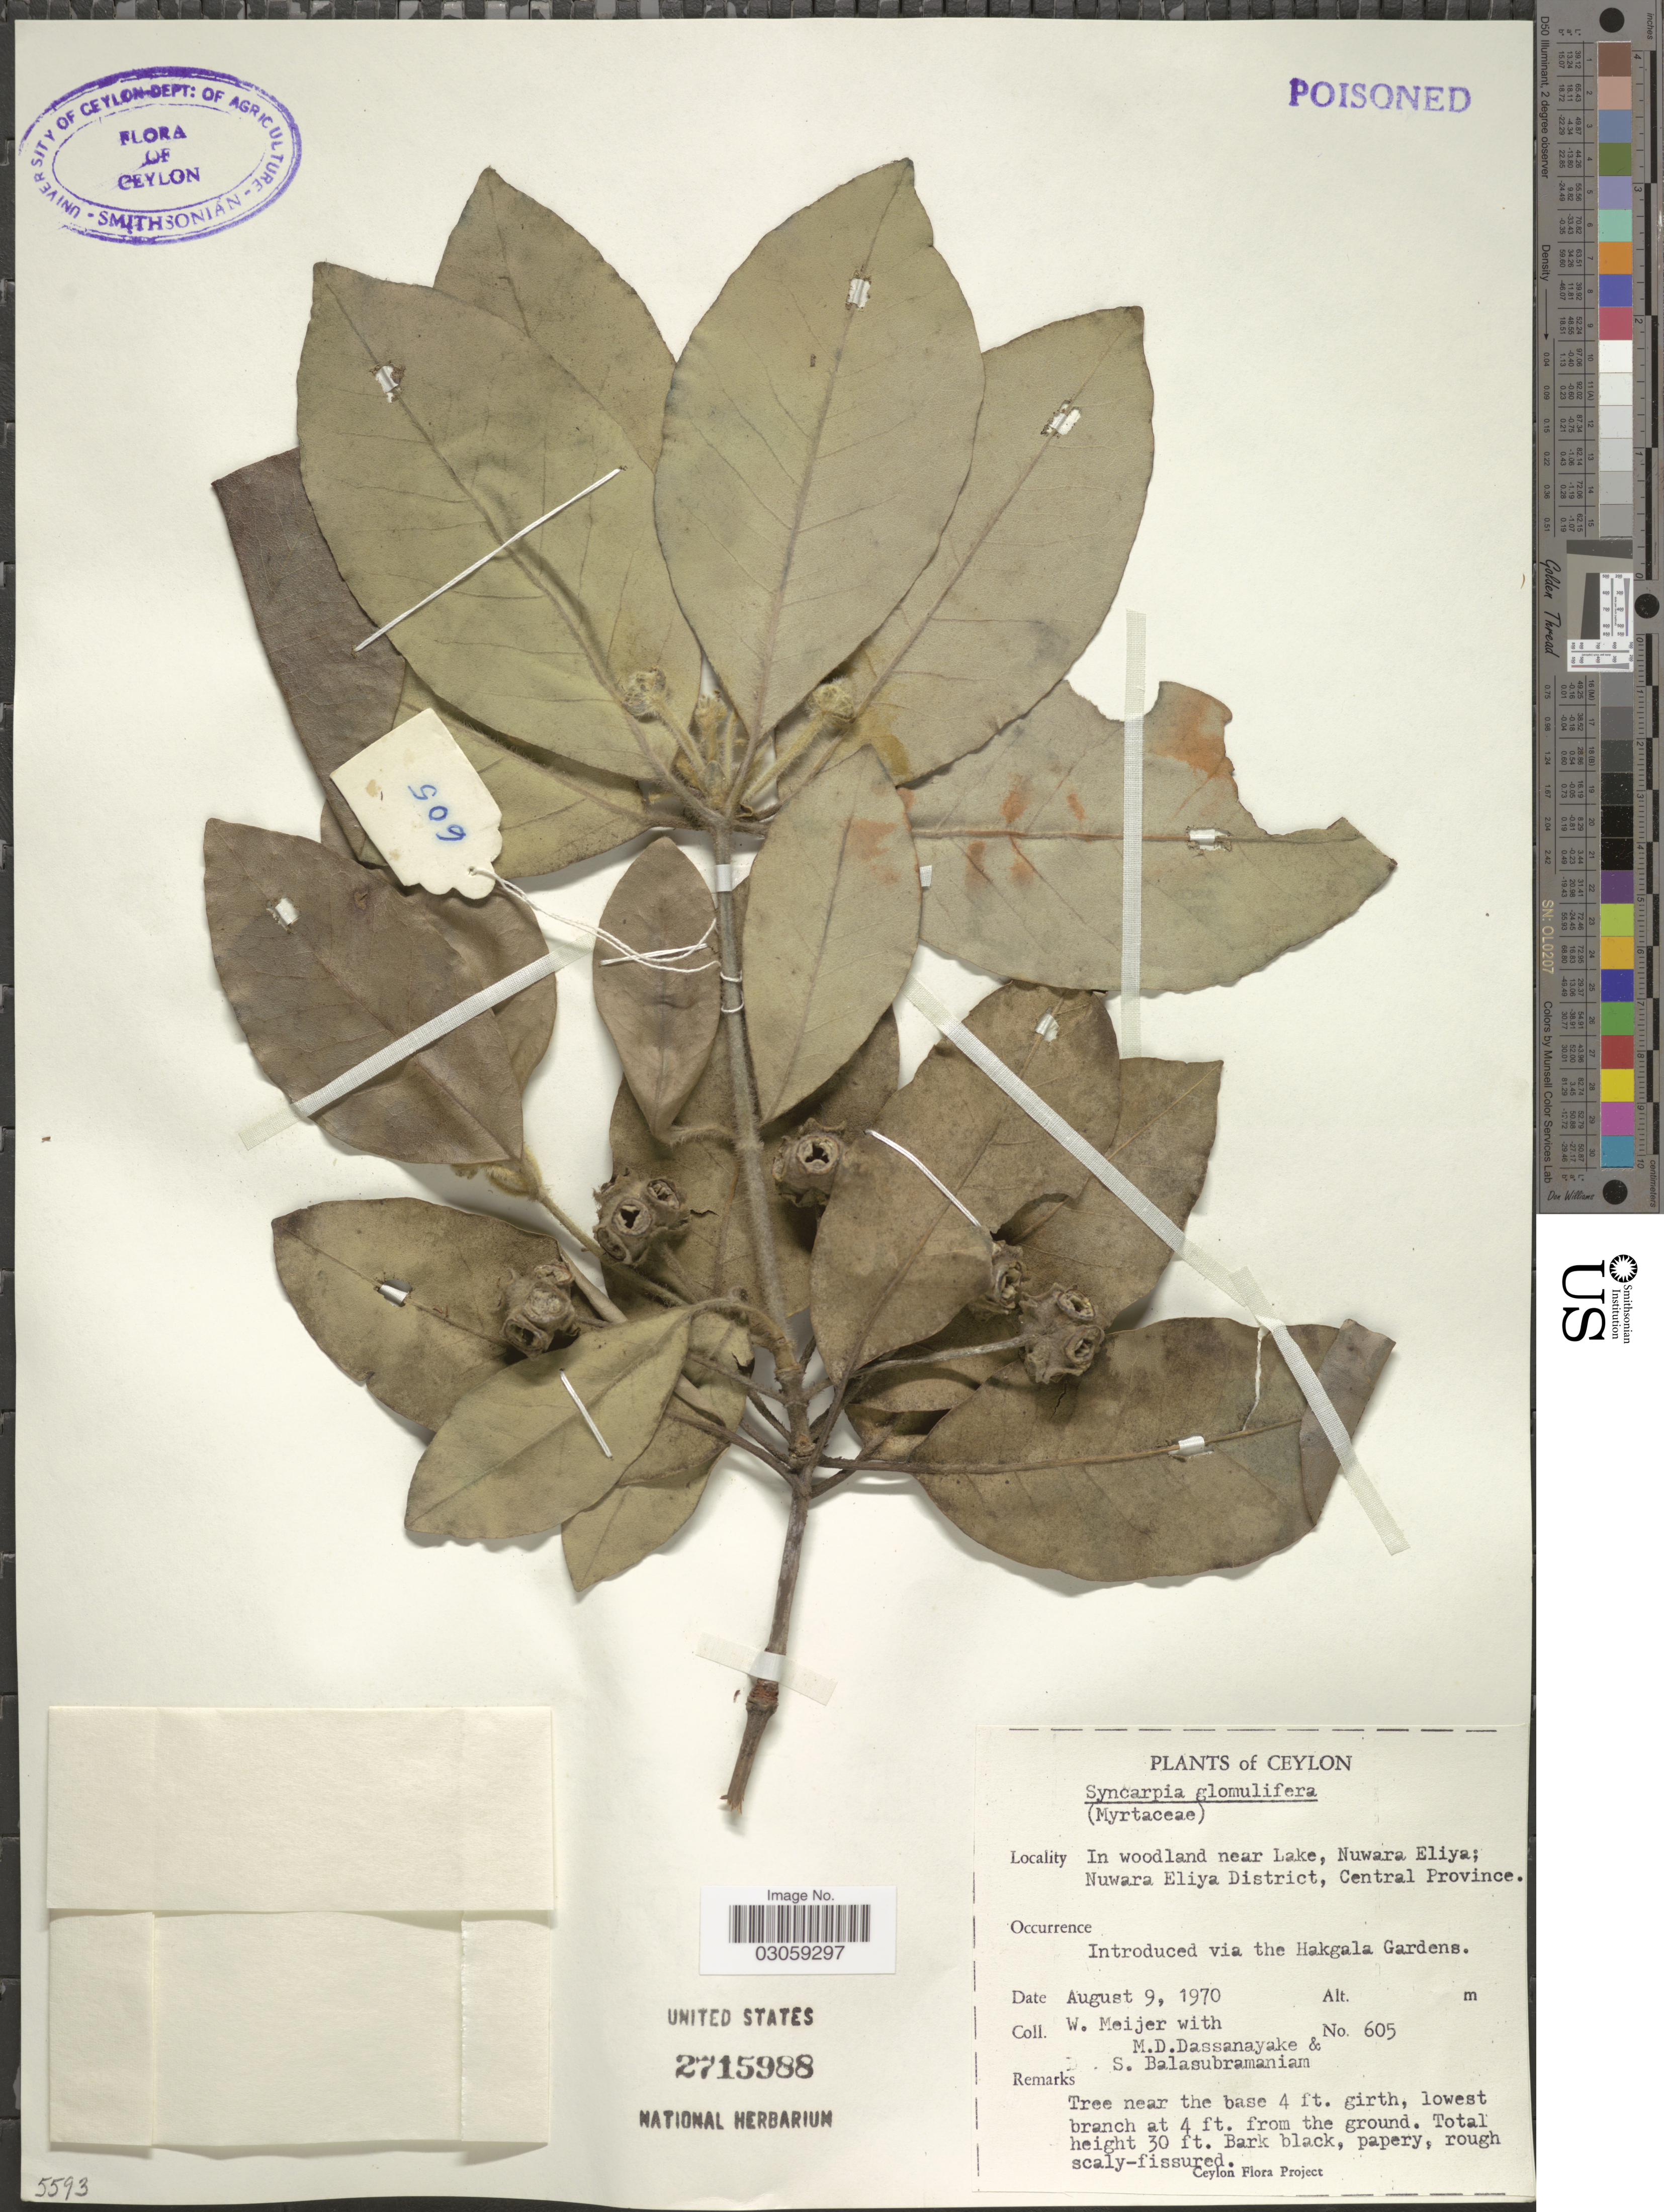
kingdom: Plantae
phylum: Tracheophyta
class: Magnoliopsida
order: Myrtales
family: Myrtaceae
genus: Syncarpia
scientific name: Syncarpia glomulifera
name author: (Sm.) Nied.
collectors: W. Meijer, M. D. Dassanayake & S. Balasubramaniam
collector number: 605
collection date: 1970-08-09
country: Sri Lanka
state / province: Central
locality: Ceylon. In woodland near Lake, Nuwara Eliya; Nuwara Eliya District, Central Province.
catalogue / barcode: US 2715988